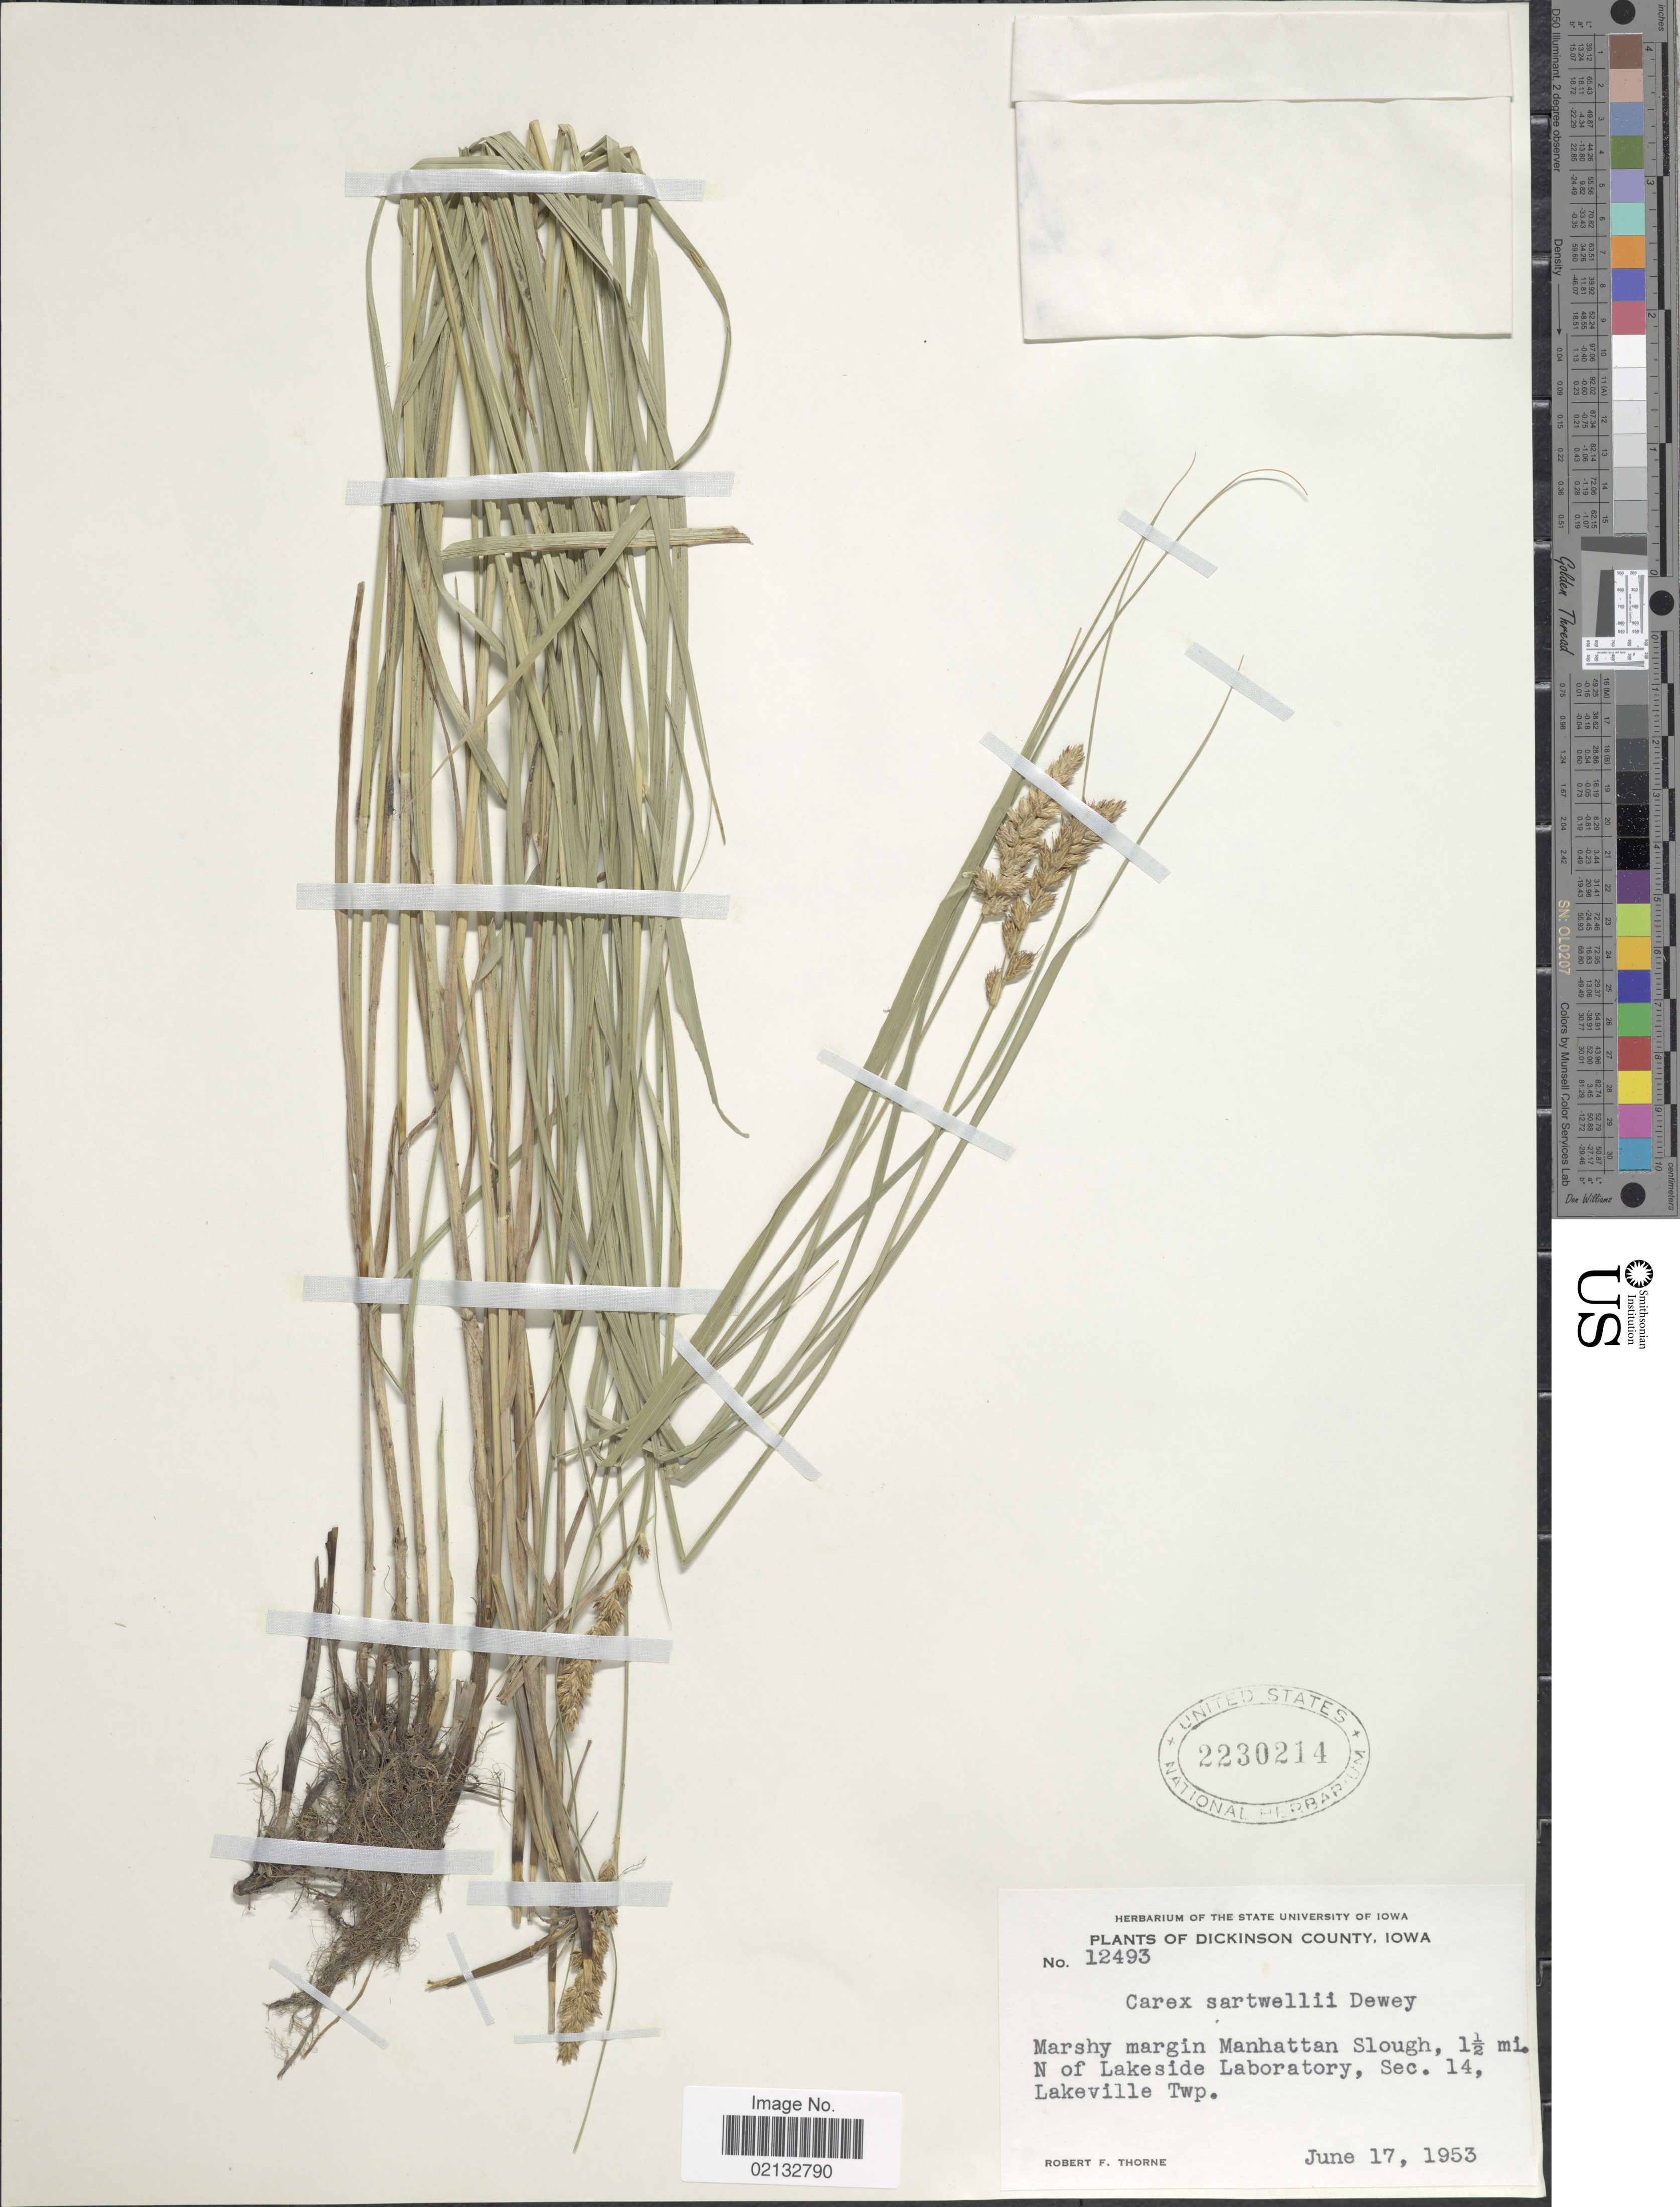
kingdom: Plantae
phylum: Tracheophyta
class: Liliopsida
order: Poales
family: Cyperaceae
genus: Carex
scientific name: Carex sartwellii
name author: Dewey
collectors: R. F. Thorne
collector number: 12493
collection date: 1953-06-17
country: United States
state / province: Iowa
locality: Dickinson County. Marshy margin Manhattan Slough, 1 1/2 mi. N of Lakeside Laboratory, Sec. 14, Lakeville Twp.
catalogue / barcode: US 2230214